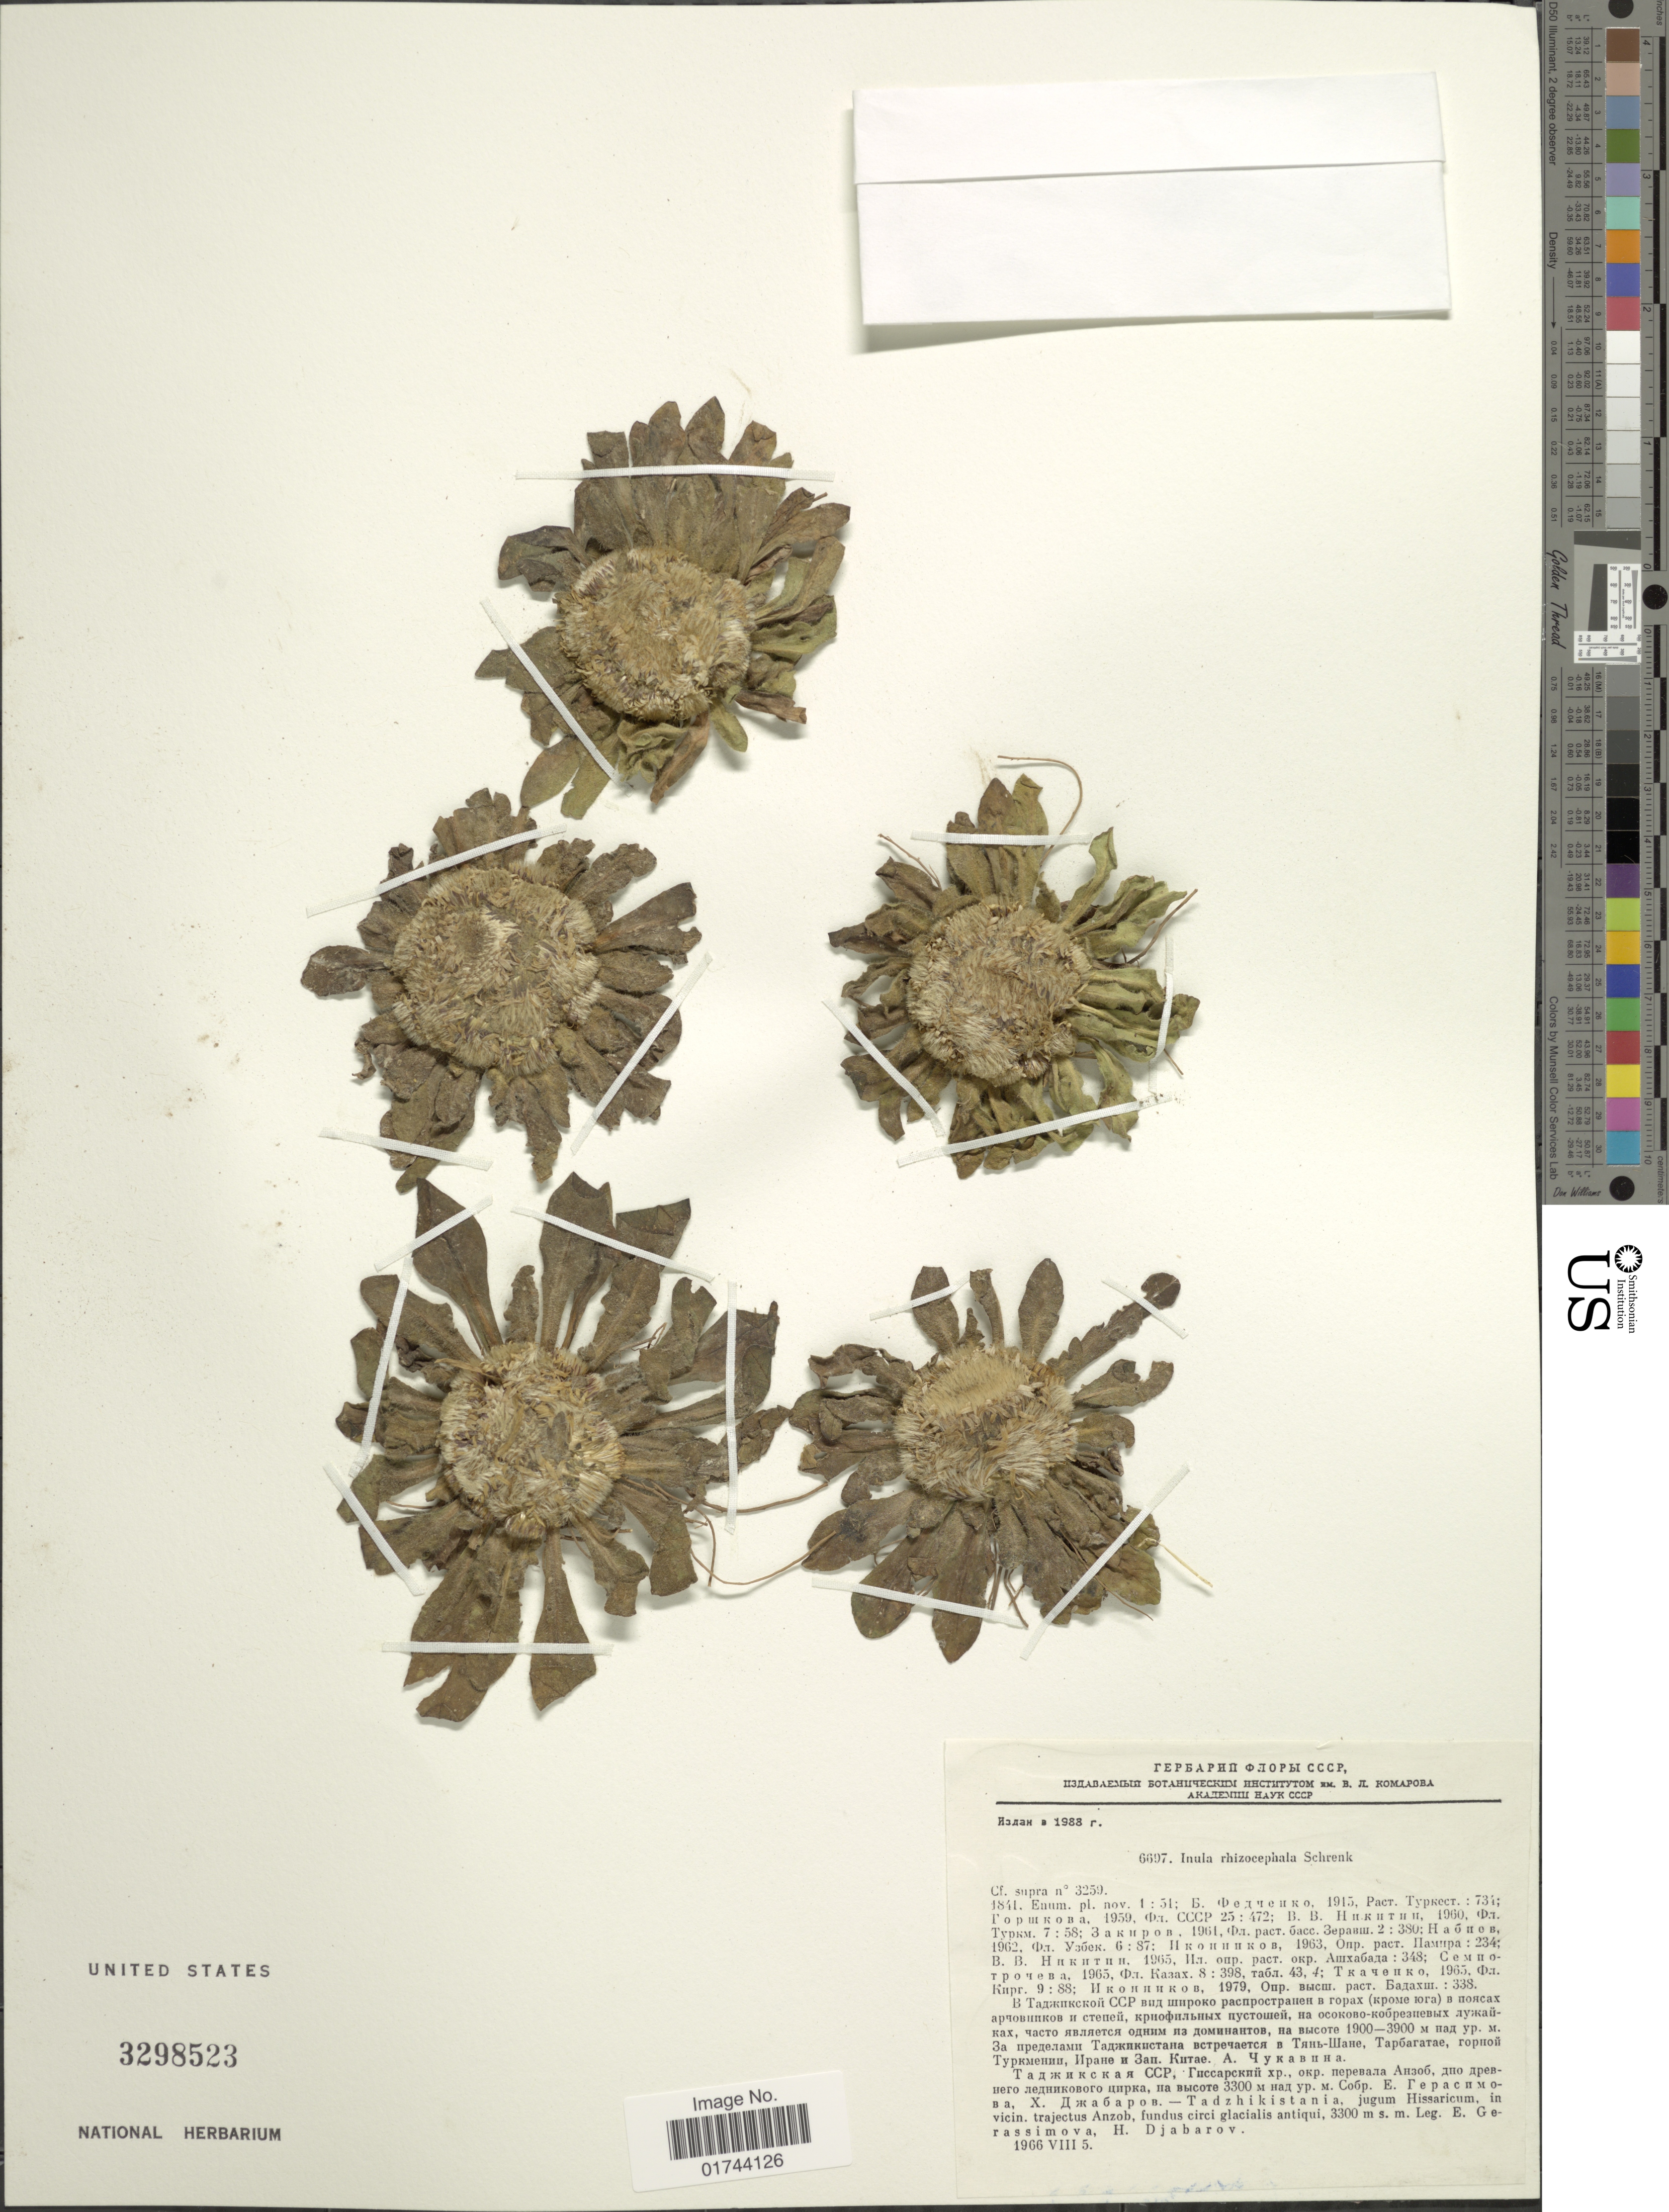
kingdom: Plantae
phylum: Tracheophyta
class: Magnoliopsida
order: Asterales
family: Asteraceae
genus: Inula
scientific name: Inula rhizocephala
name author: Schrenk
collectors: E. Gerassimova & H. Djabarov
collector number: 6697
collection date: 1966-08-05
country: Tajikistan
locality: Tadzhikistania, jugum Hissaricum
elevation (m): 3300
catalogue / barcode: US 3298523